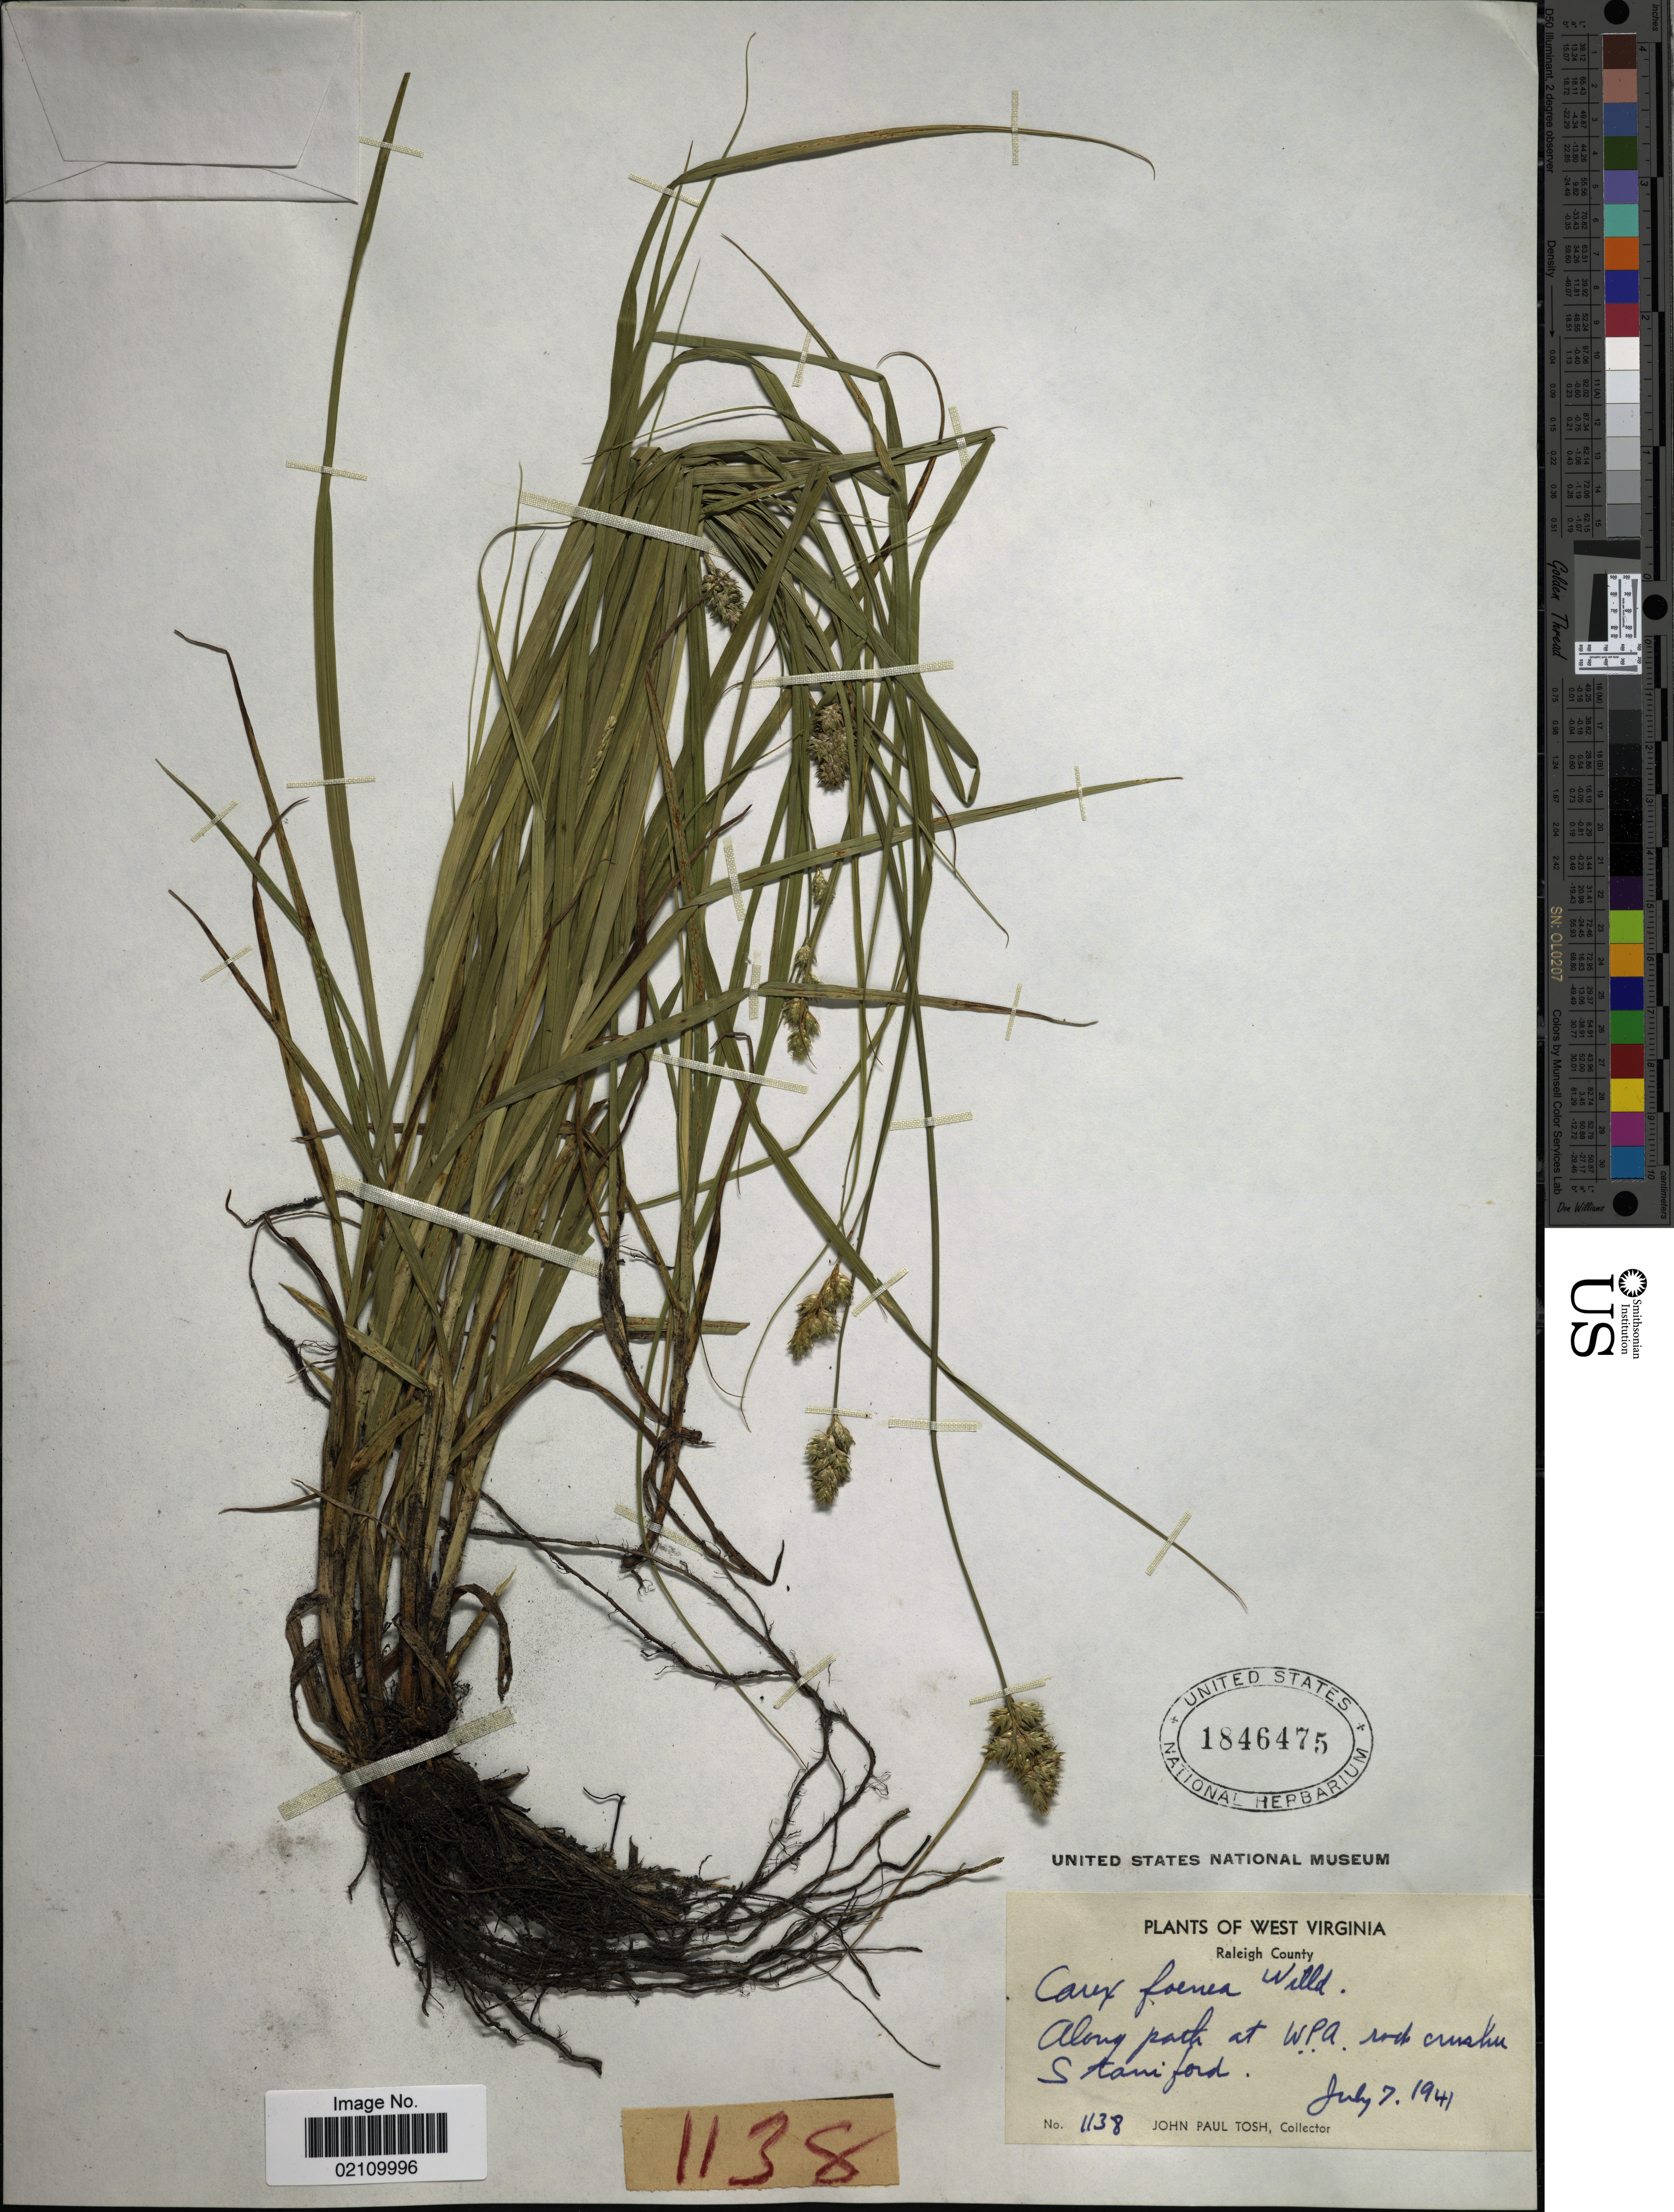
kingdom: Plantae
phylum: Tracheophyta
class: Liliopsida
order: Poales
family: Cyperaceae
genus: Carex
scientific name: Carex argyrantha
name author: Tuck. ex Boott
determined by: Strong, Mark T., (BOT), Smithsonian Institution - National Museum of Natural History (UNITED STATES)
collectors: J. Tosh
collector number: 1138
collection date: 1941-07-07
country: United States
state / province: West Virginia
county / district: Raleigh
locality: Raleigh County. Along path at W.P.A. rock crustin Staniford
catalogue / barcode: US 1846475